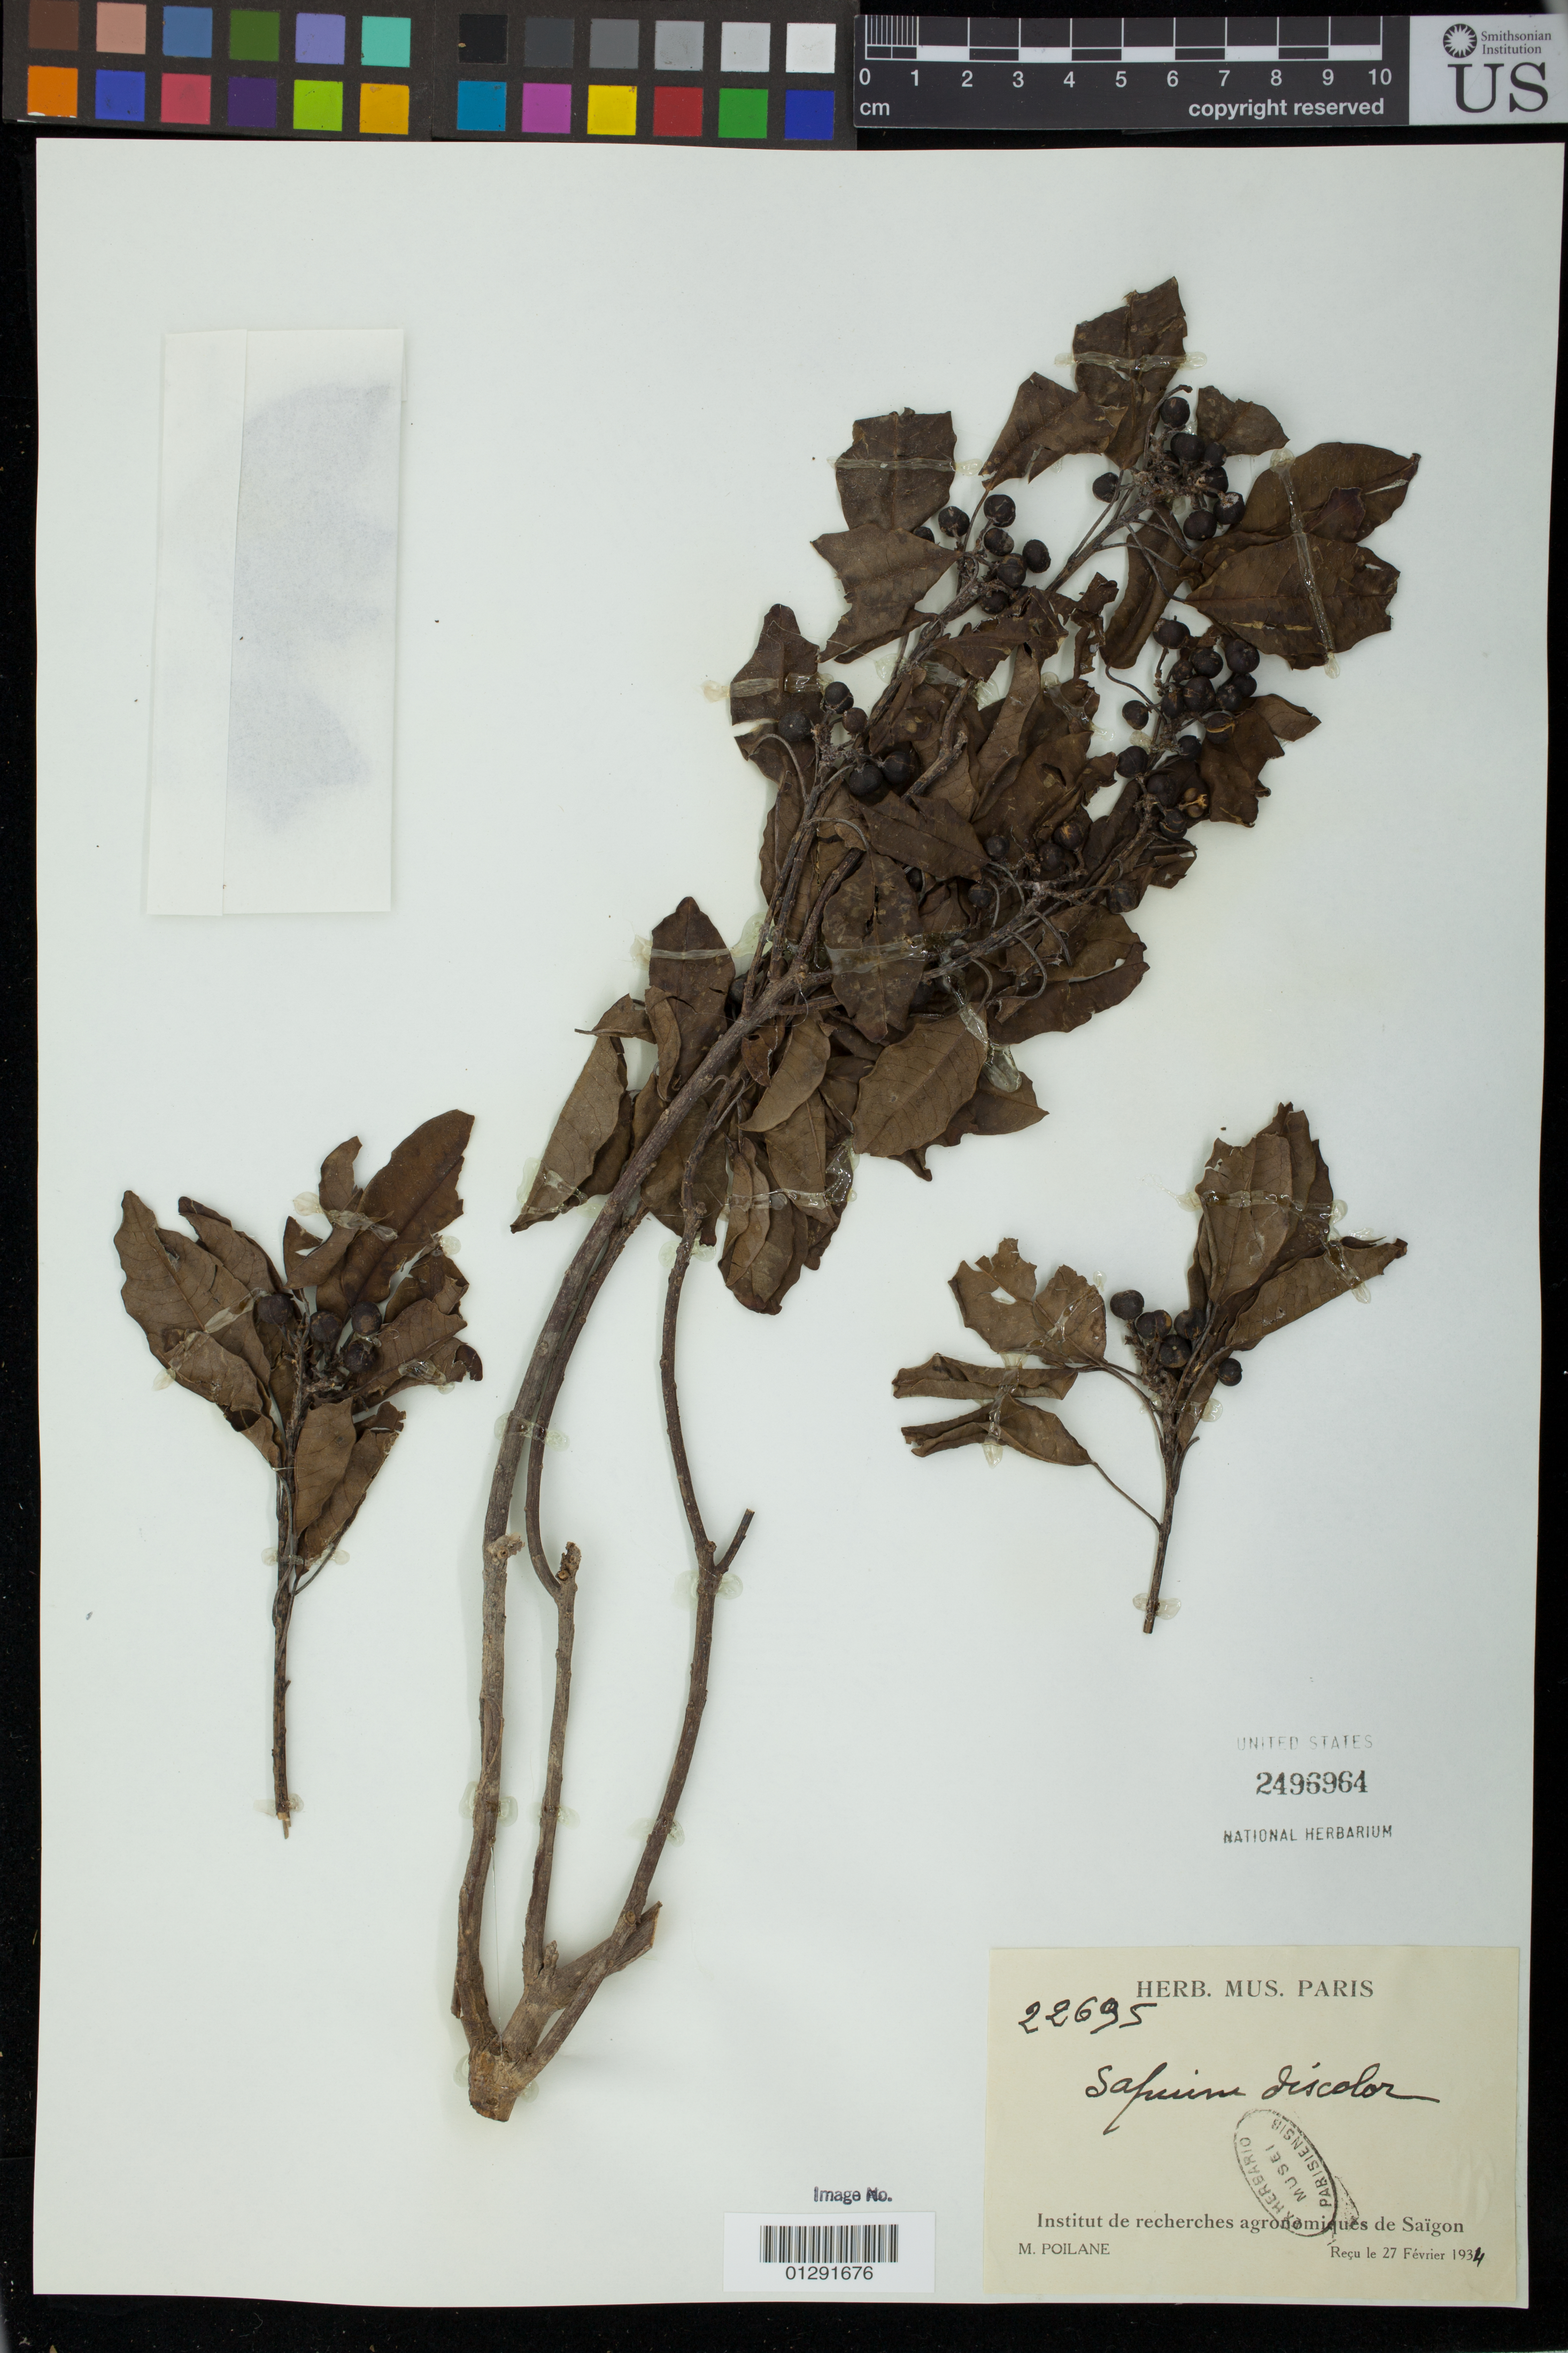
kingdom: Plantae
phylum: Tracheophyta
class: Magnoliopsida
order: Malpighiales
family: Euphorbiaceae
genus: Sapium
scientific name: Sapium discolor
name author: M. Arg.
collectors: M. Poilane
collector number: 22695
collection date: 1934-02-27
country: Vietnam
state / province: Ho Chi Minh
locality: Institute de recherches agronomiques de Saigon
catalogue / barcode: US 2496964